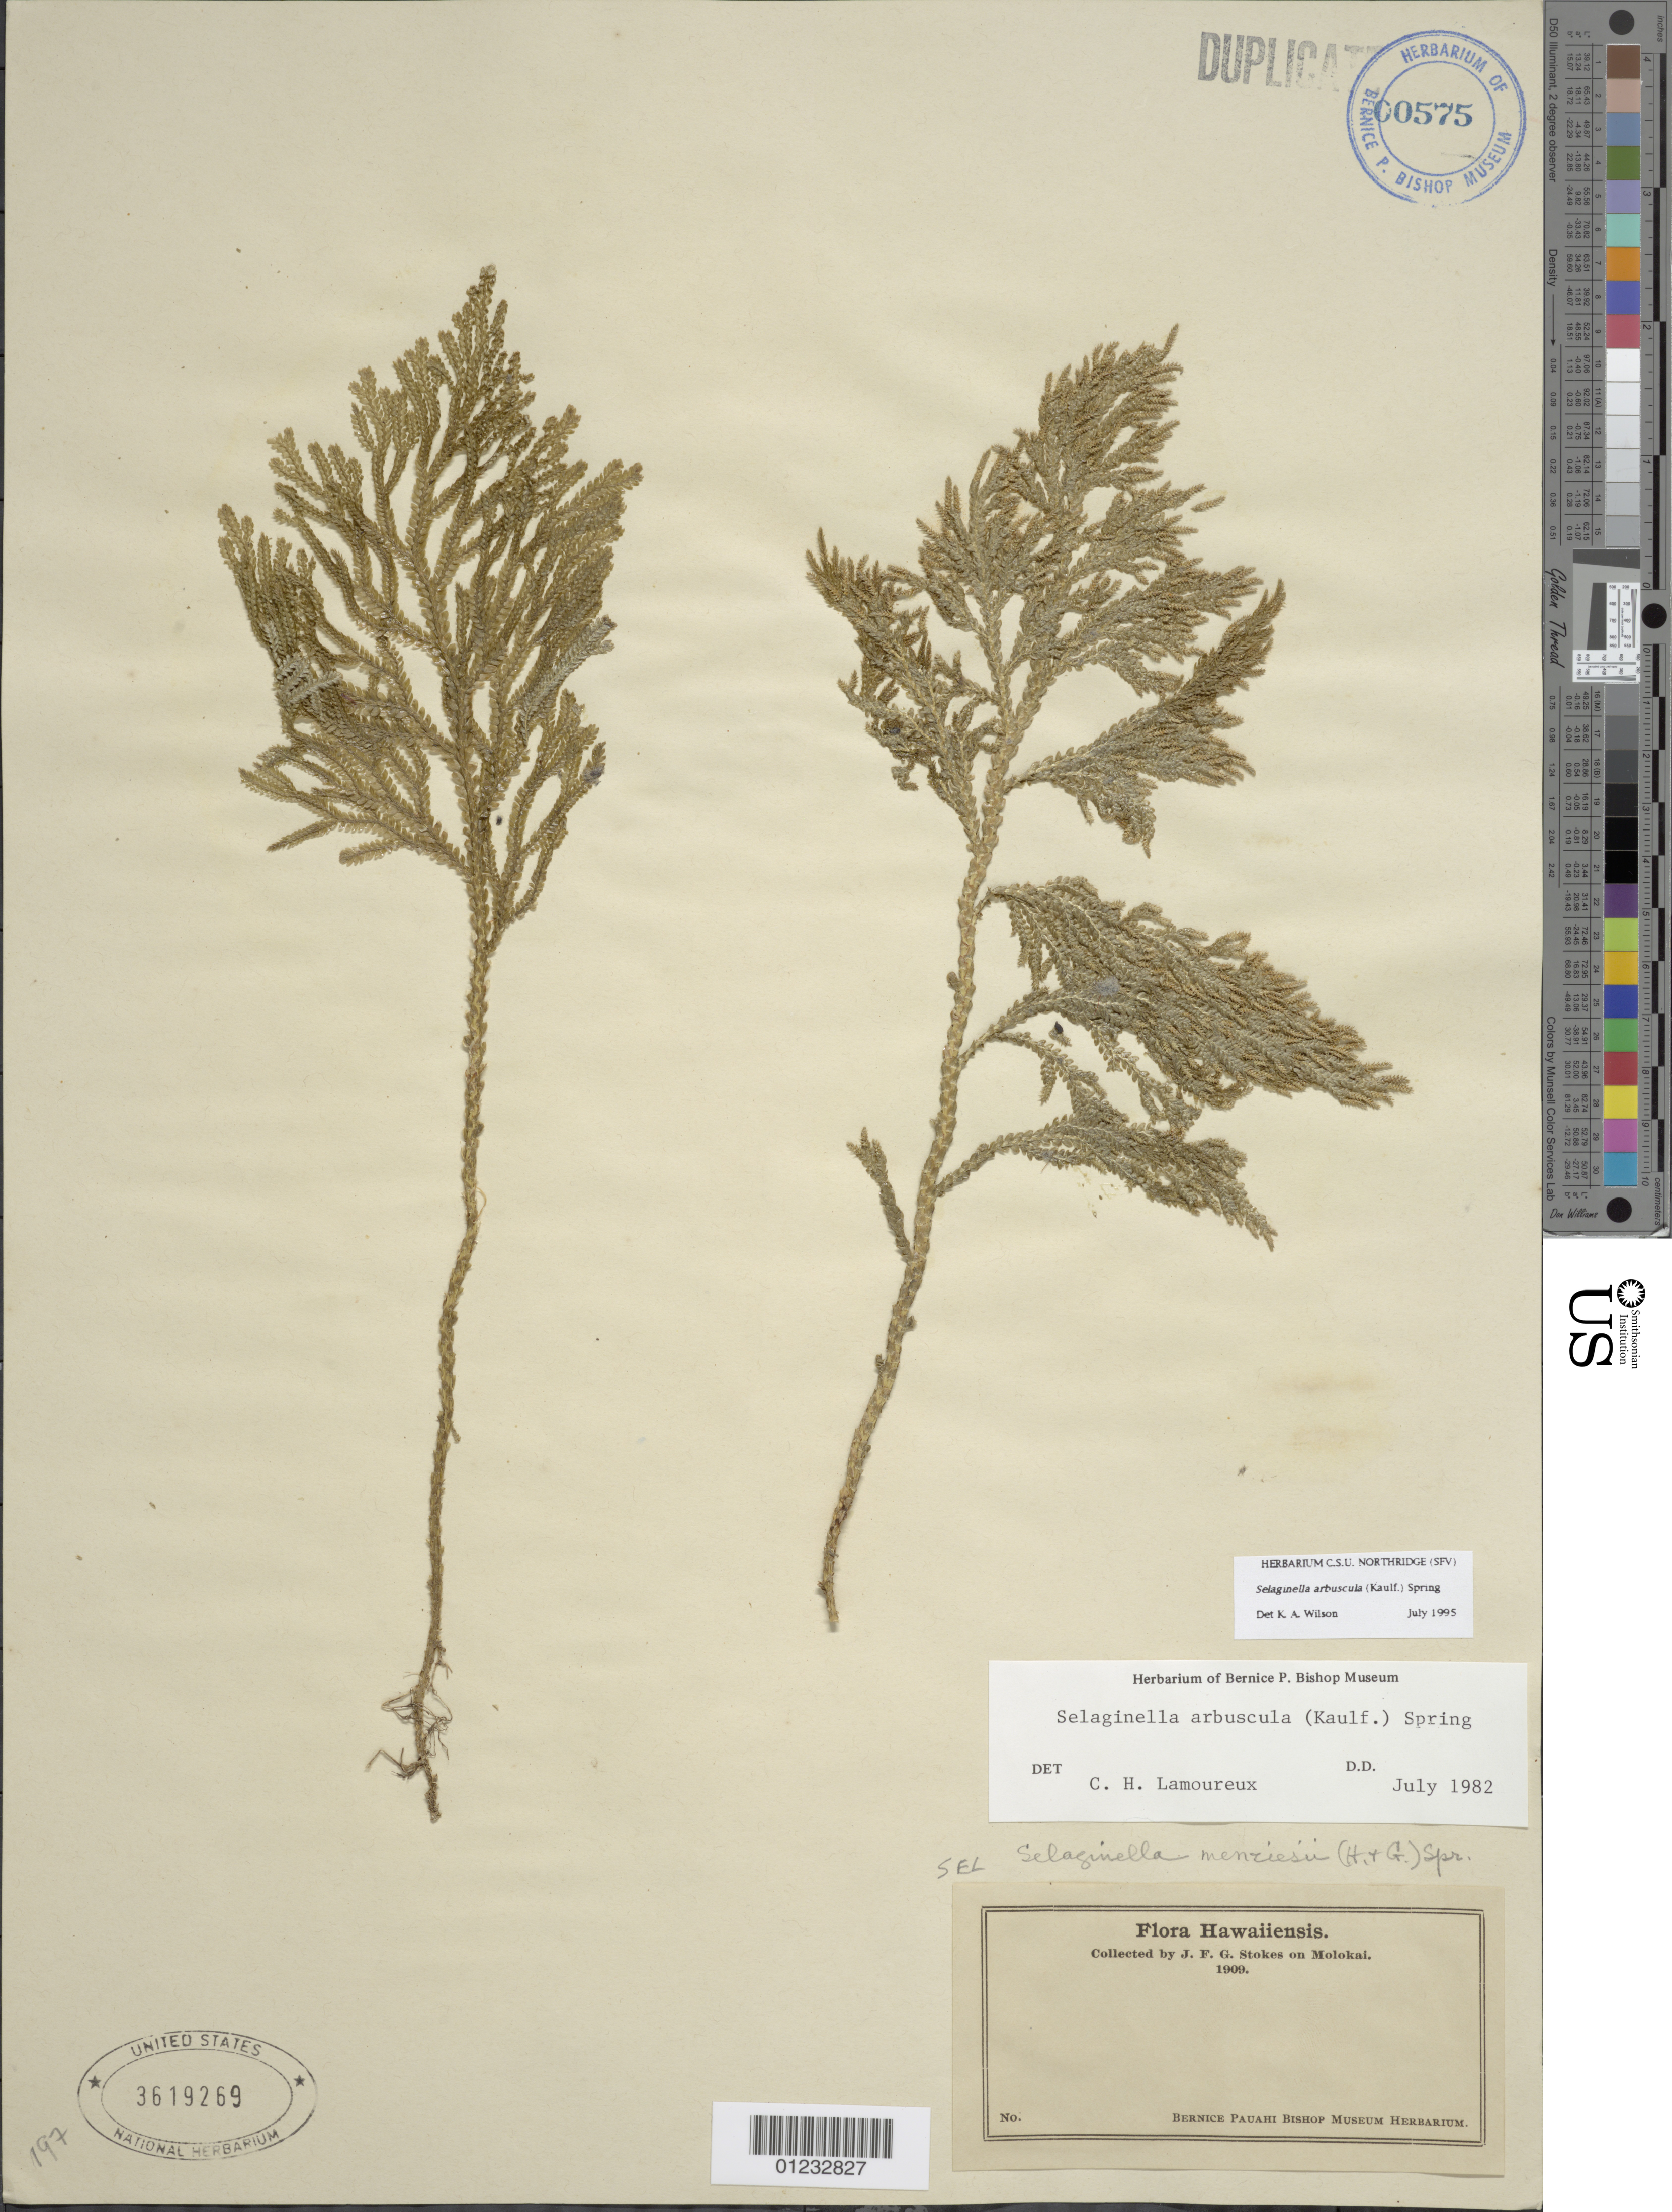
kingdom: Plantae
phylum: Tracheophyta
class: Lycopodiopsida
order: Selaginellales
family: Selaginellaceae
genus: Selaginella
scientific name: Selaginella arbuscula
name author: (Kualf.) Spring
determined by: Wilson, K. A.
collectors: J. F. G. Stokes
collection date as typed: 1909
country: United States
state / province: Hawaii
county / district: Maui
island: Moloka'i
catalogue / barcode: US 3619269